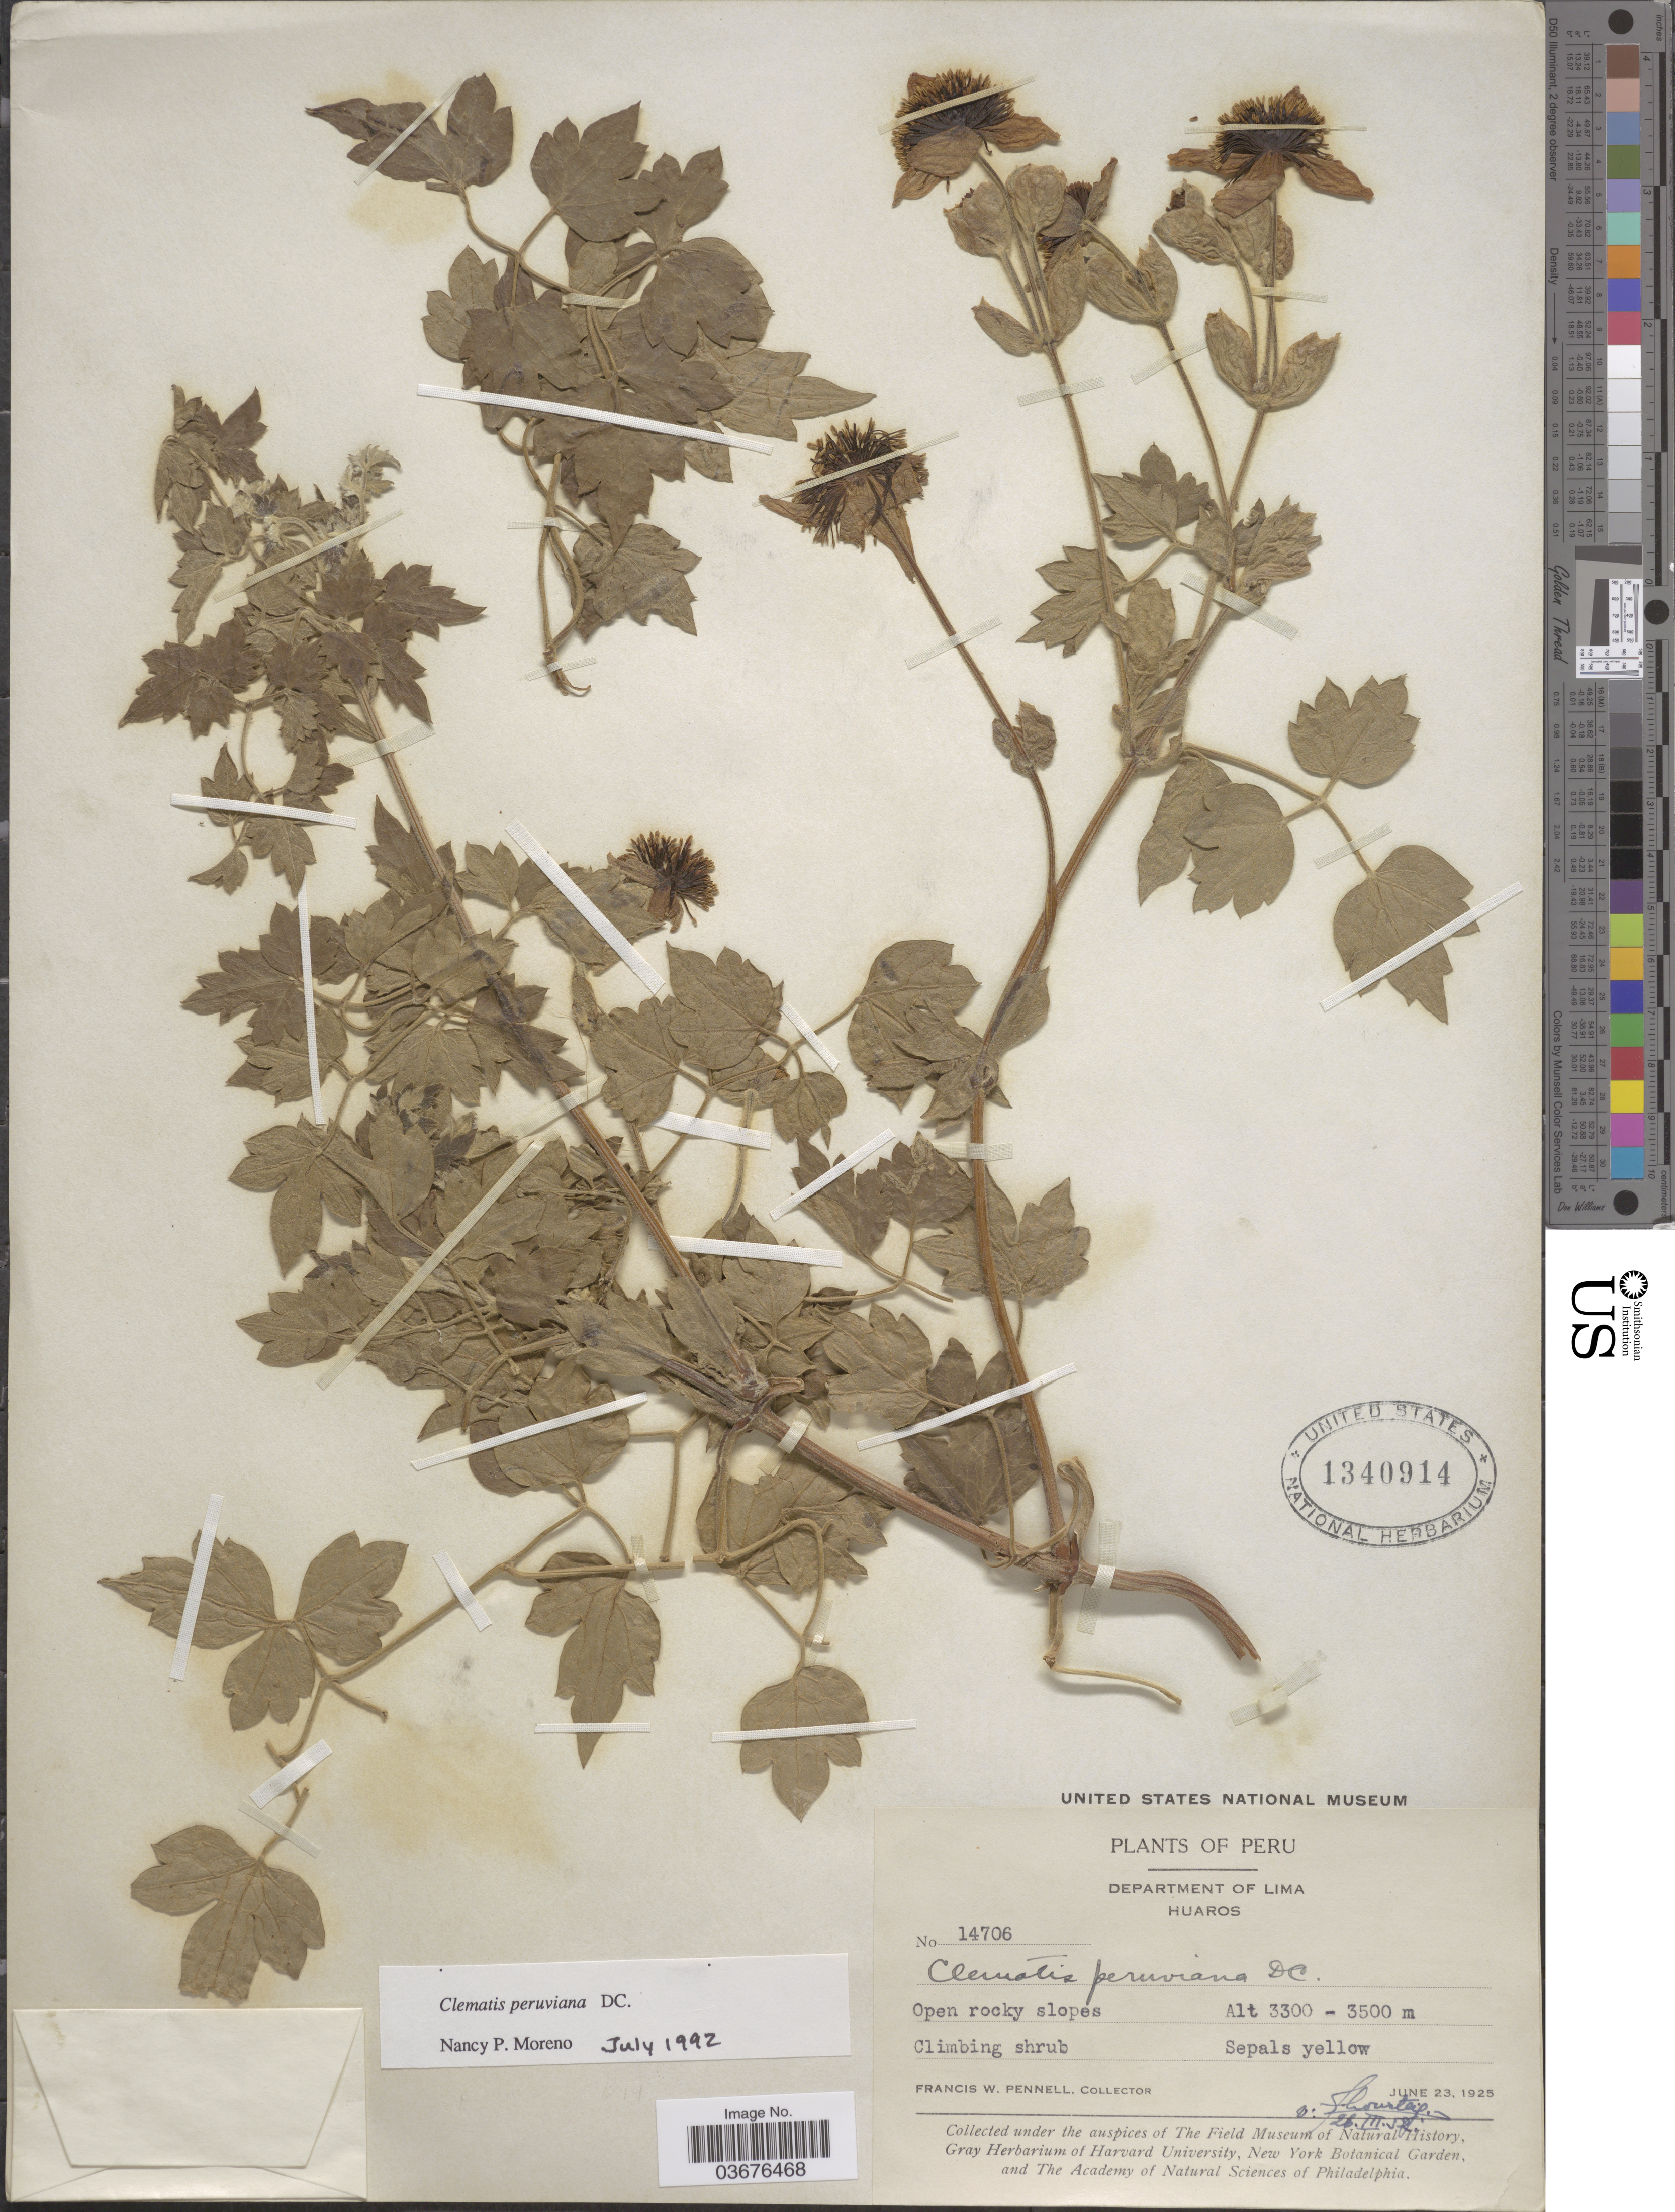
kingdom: Plantae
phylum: Tracheophyta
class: Magnoliopsida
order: Ranunculales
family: Ranunculaceae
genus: Clematis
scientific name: Clematis peruviana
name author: DC.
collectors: F. W. Pennell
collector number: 14706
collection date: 1925-06-23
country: Peru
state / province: Lima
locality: Department of Lima. Huaros.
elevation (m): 3300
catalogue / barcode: US 1340914